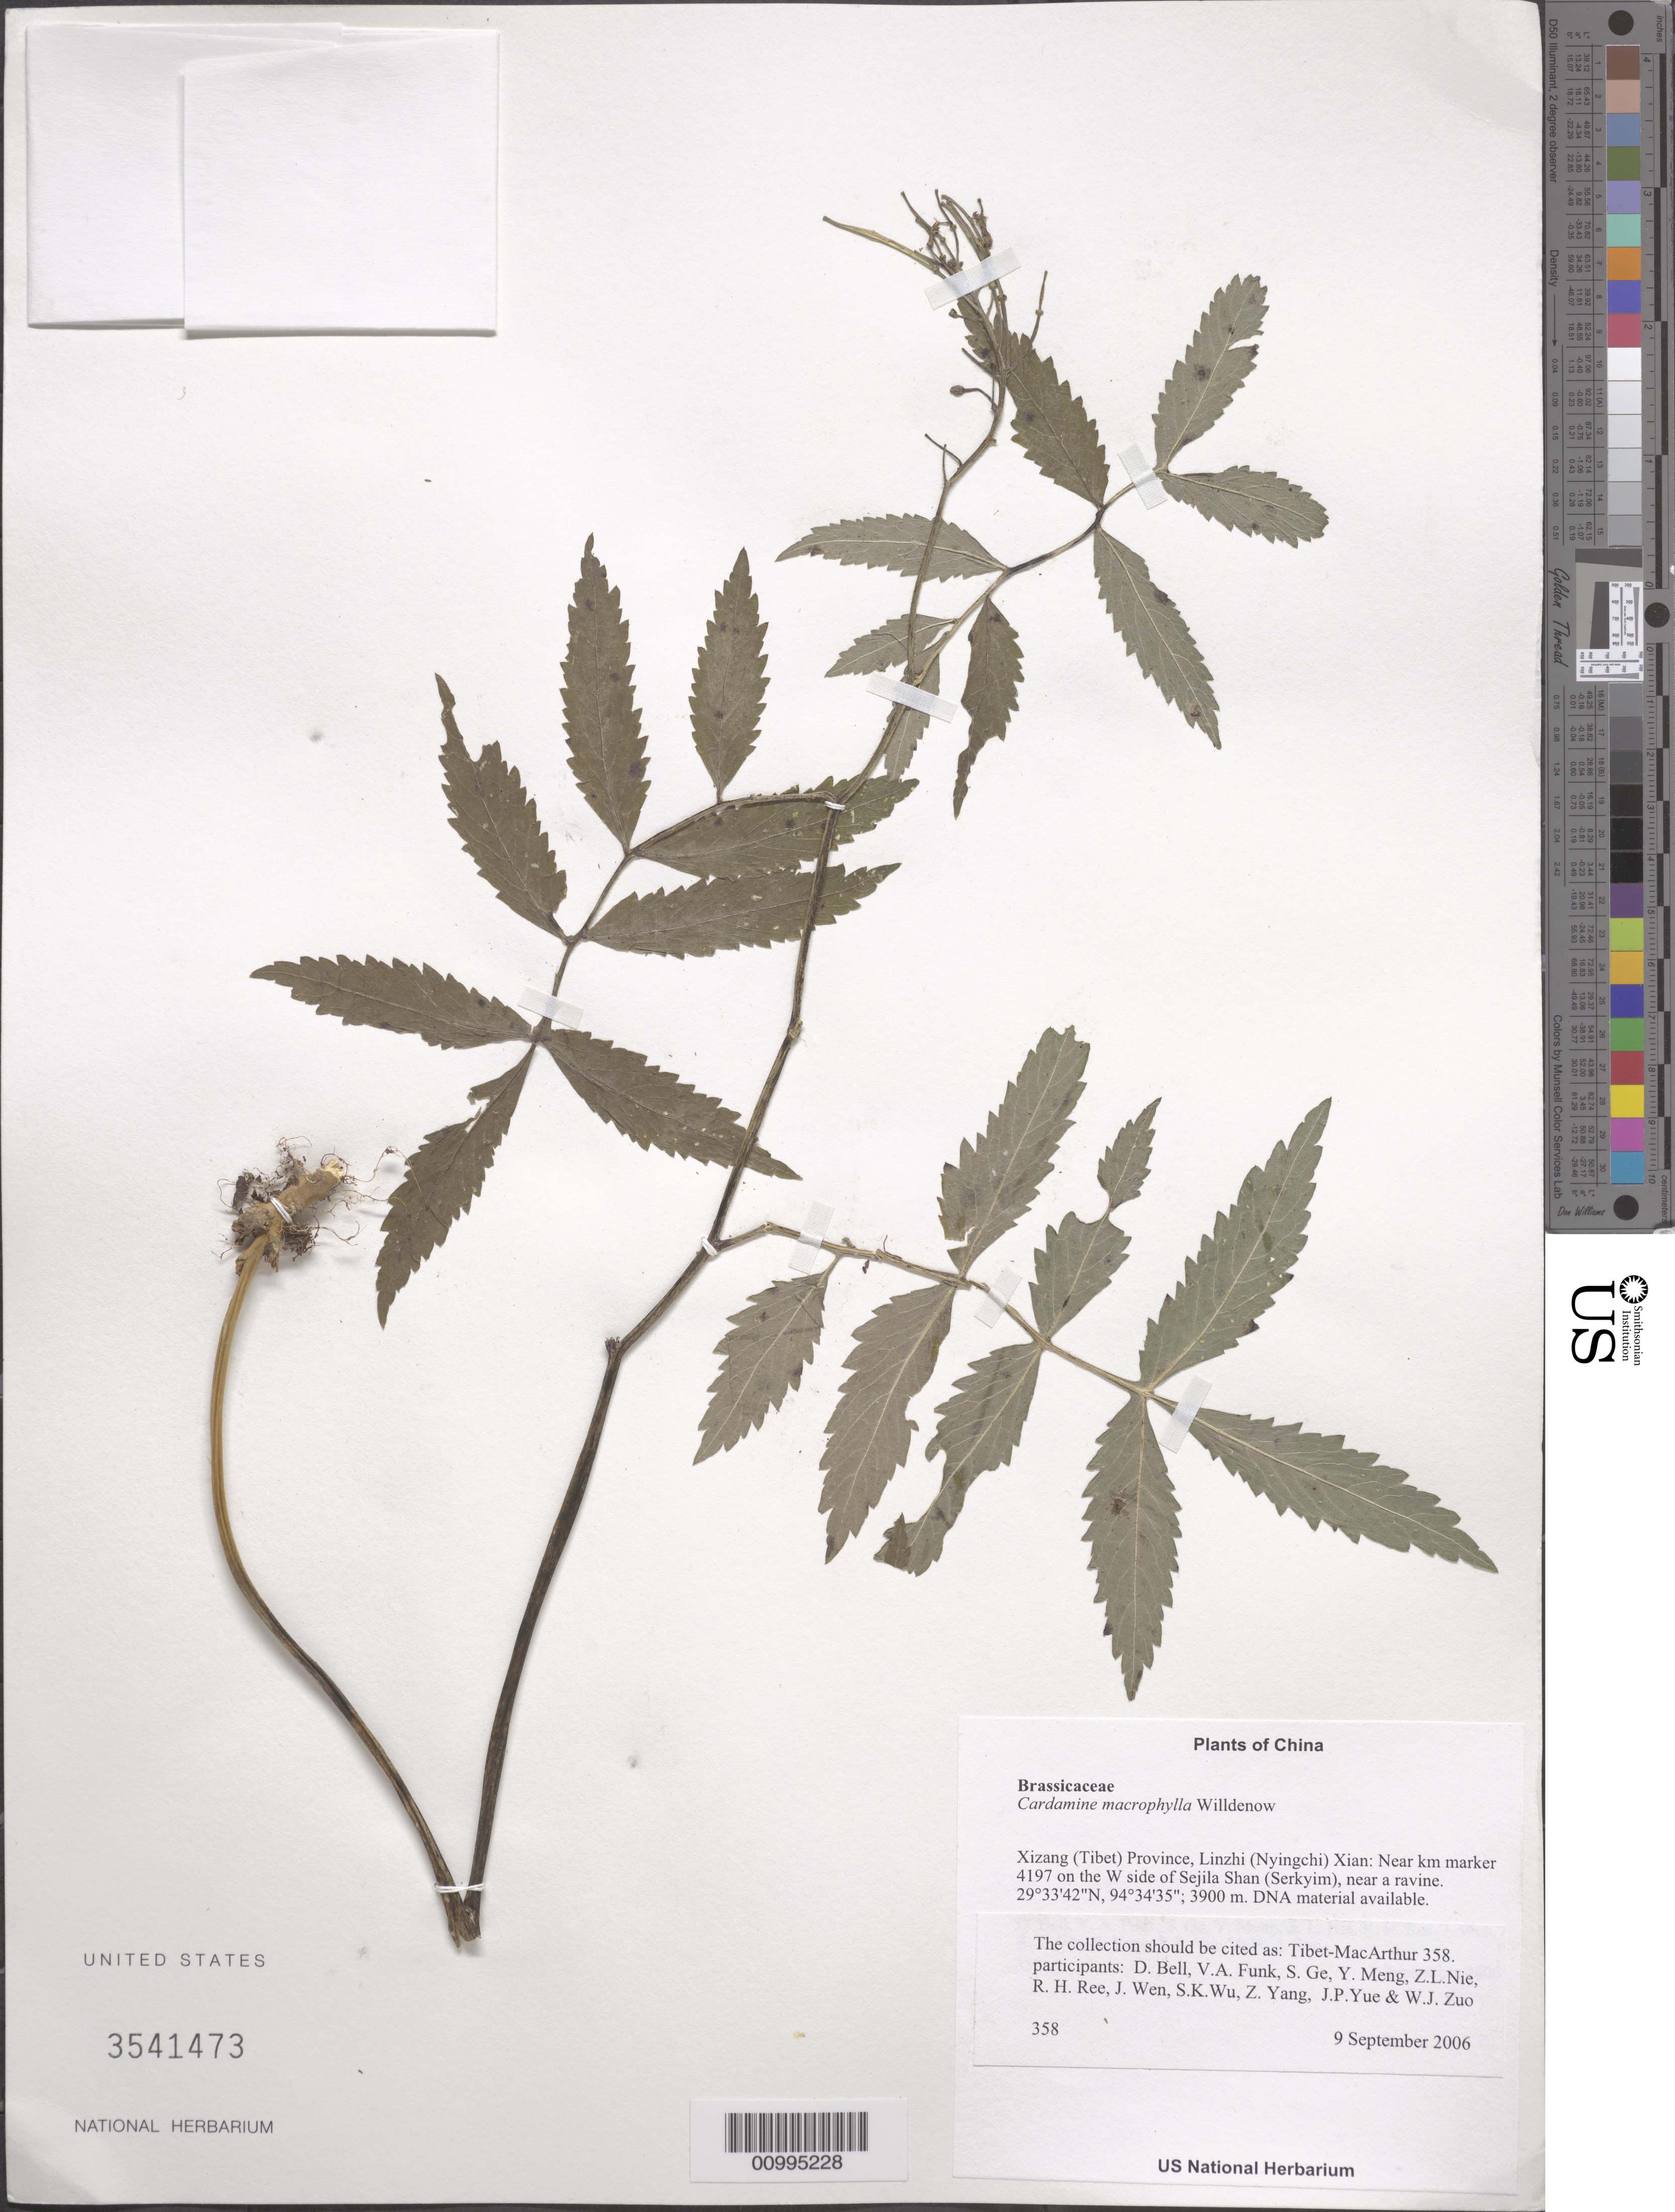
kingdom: Plantae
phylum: Tracheophyta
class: Magnoliopsida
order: Brassicales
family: Brassicaceae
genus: Cardamine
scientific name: Cardamine macrophylla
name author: Willd.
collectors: Tibet-MacArthur, D. A. Bell, V. Funk, S. Ge, Y. Meng, Z. Nie, R. Ree, J. Wen, S. K. Wu, Z. Yang, J. Yue & W. Zuo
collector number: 358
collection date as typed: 09 Sep 2006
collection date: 2006-09-09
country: China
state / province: Xizang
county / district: Linzhi (Nyingchi) Xian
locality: Near km marker 4197 on the W side of Sejila Shan (Serkyim), near a ravine.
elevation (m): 3900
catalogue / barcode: US 3541473